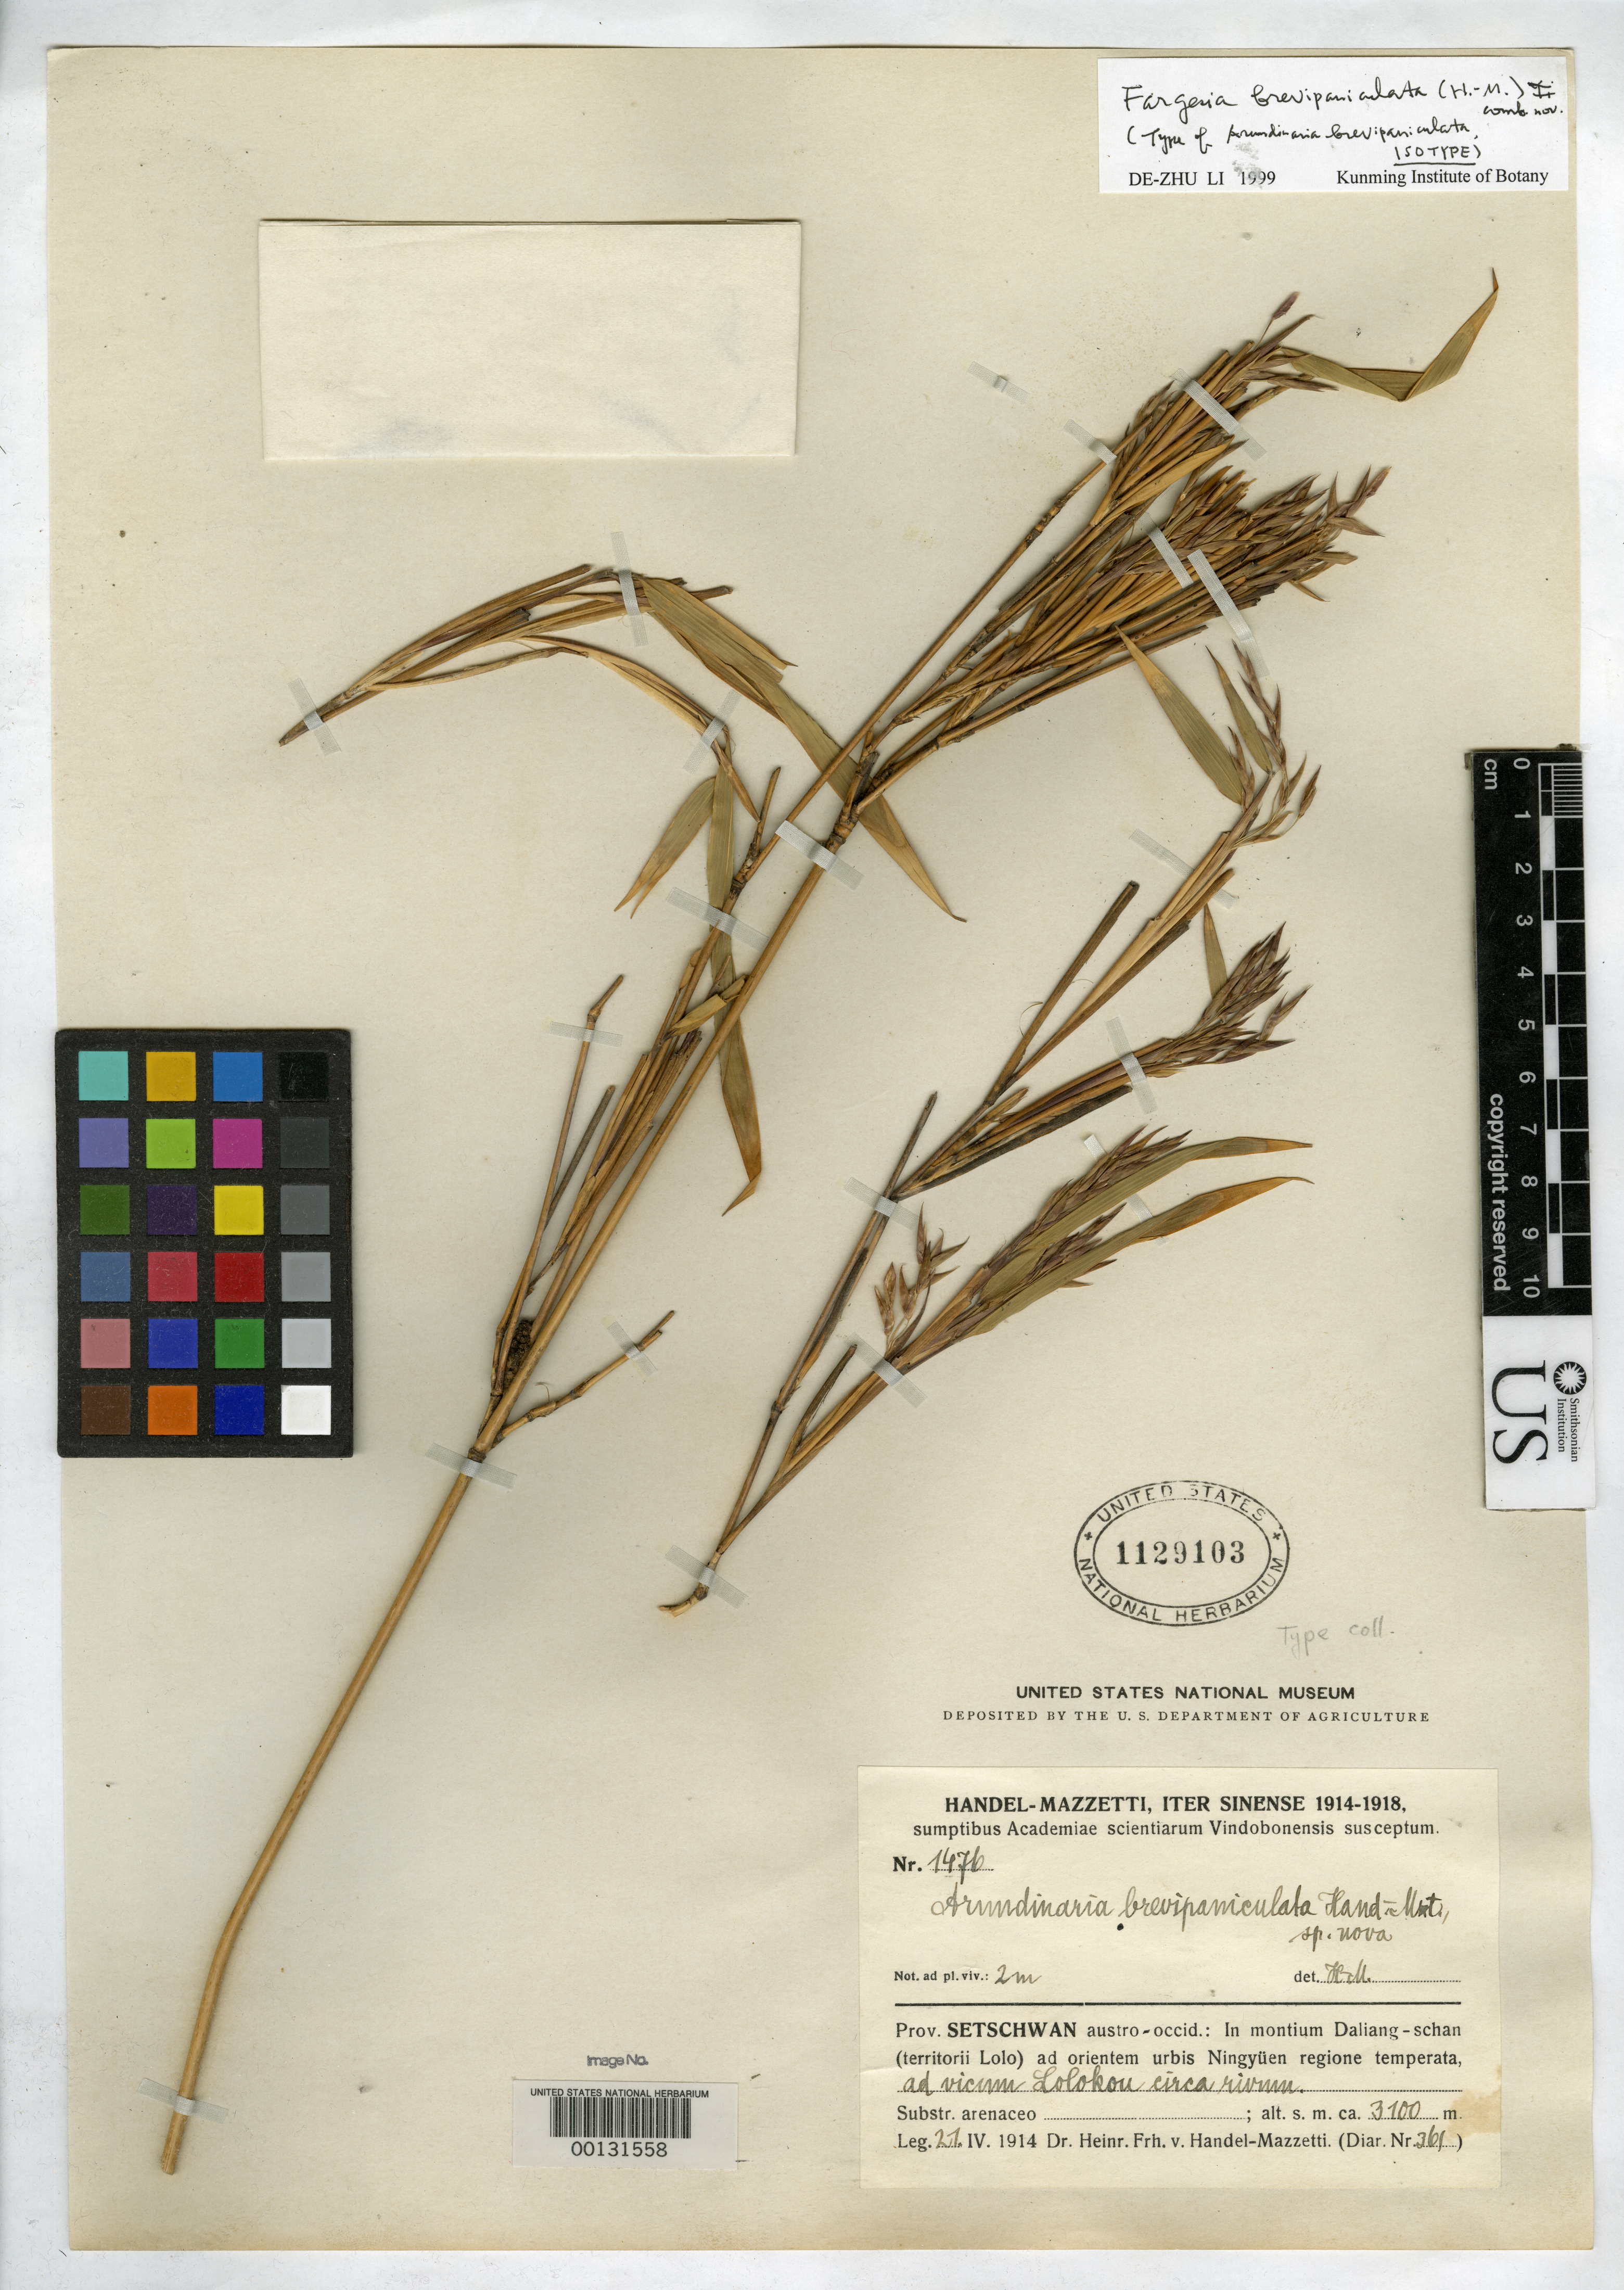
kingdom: Plantae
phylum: Tracheophyta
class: Liliopsida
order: Poales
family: Poaceae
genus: Arundinaria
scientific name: Arundinaria brevipaniculata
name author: Hand.-Mazz.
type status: Isotype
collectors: H. Handel-Mazzetti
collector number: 1676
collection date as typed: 21 Apr 1914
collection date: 1914-04-21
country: China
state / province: Sichuan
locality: Montium Daliang-Schan (territorii Lolo) ad Orientem urbis Ningyuen regione temperata, ad vicim lolokou Citca rivum.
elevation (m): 3100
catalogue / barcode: US 1129103